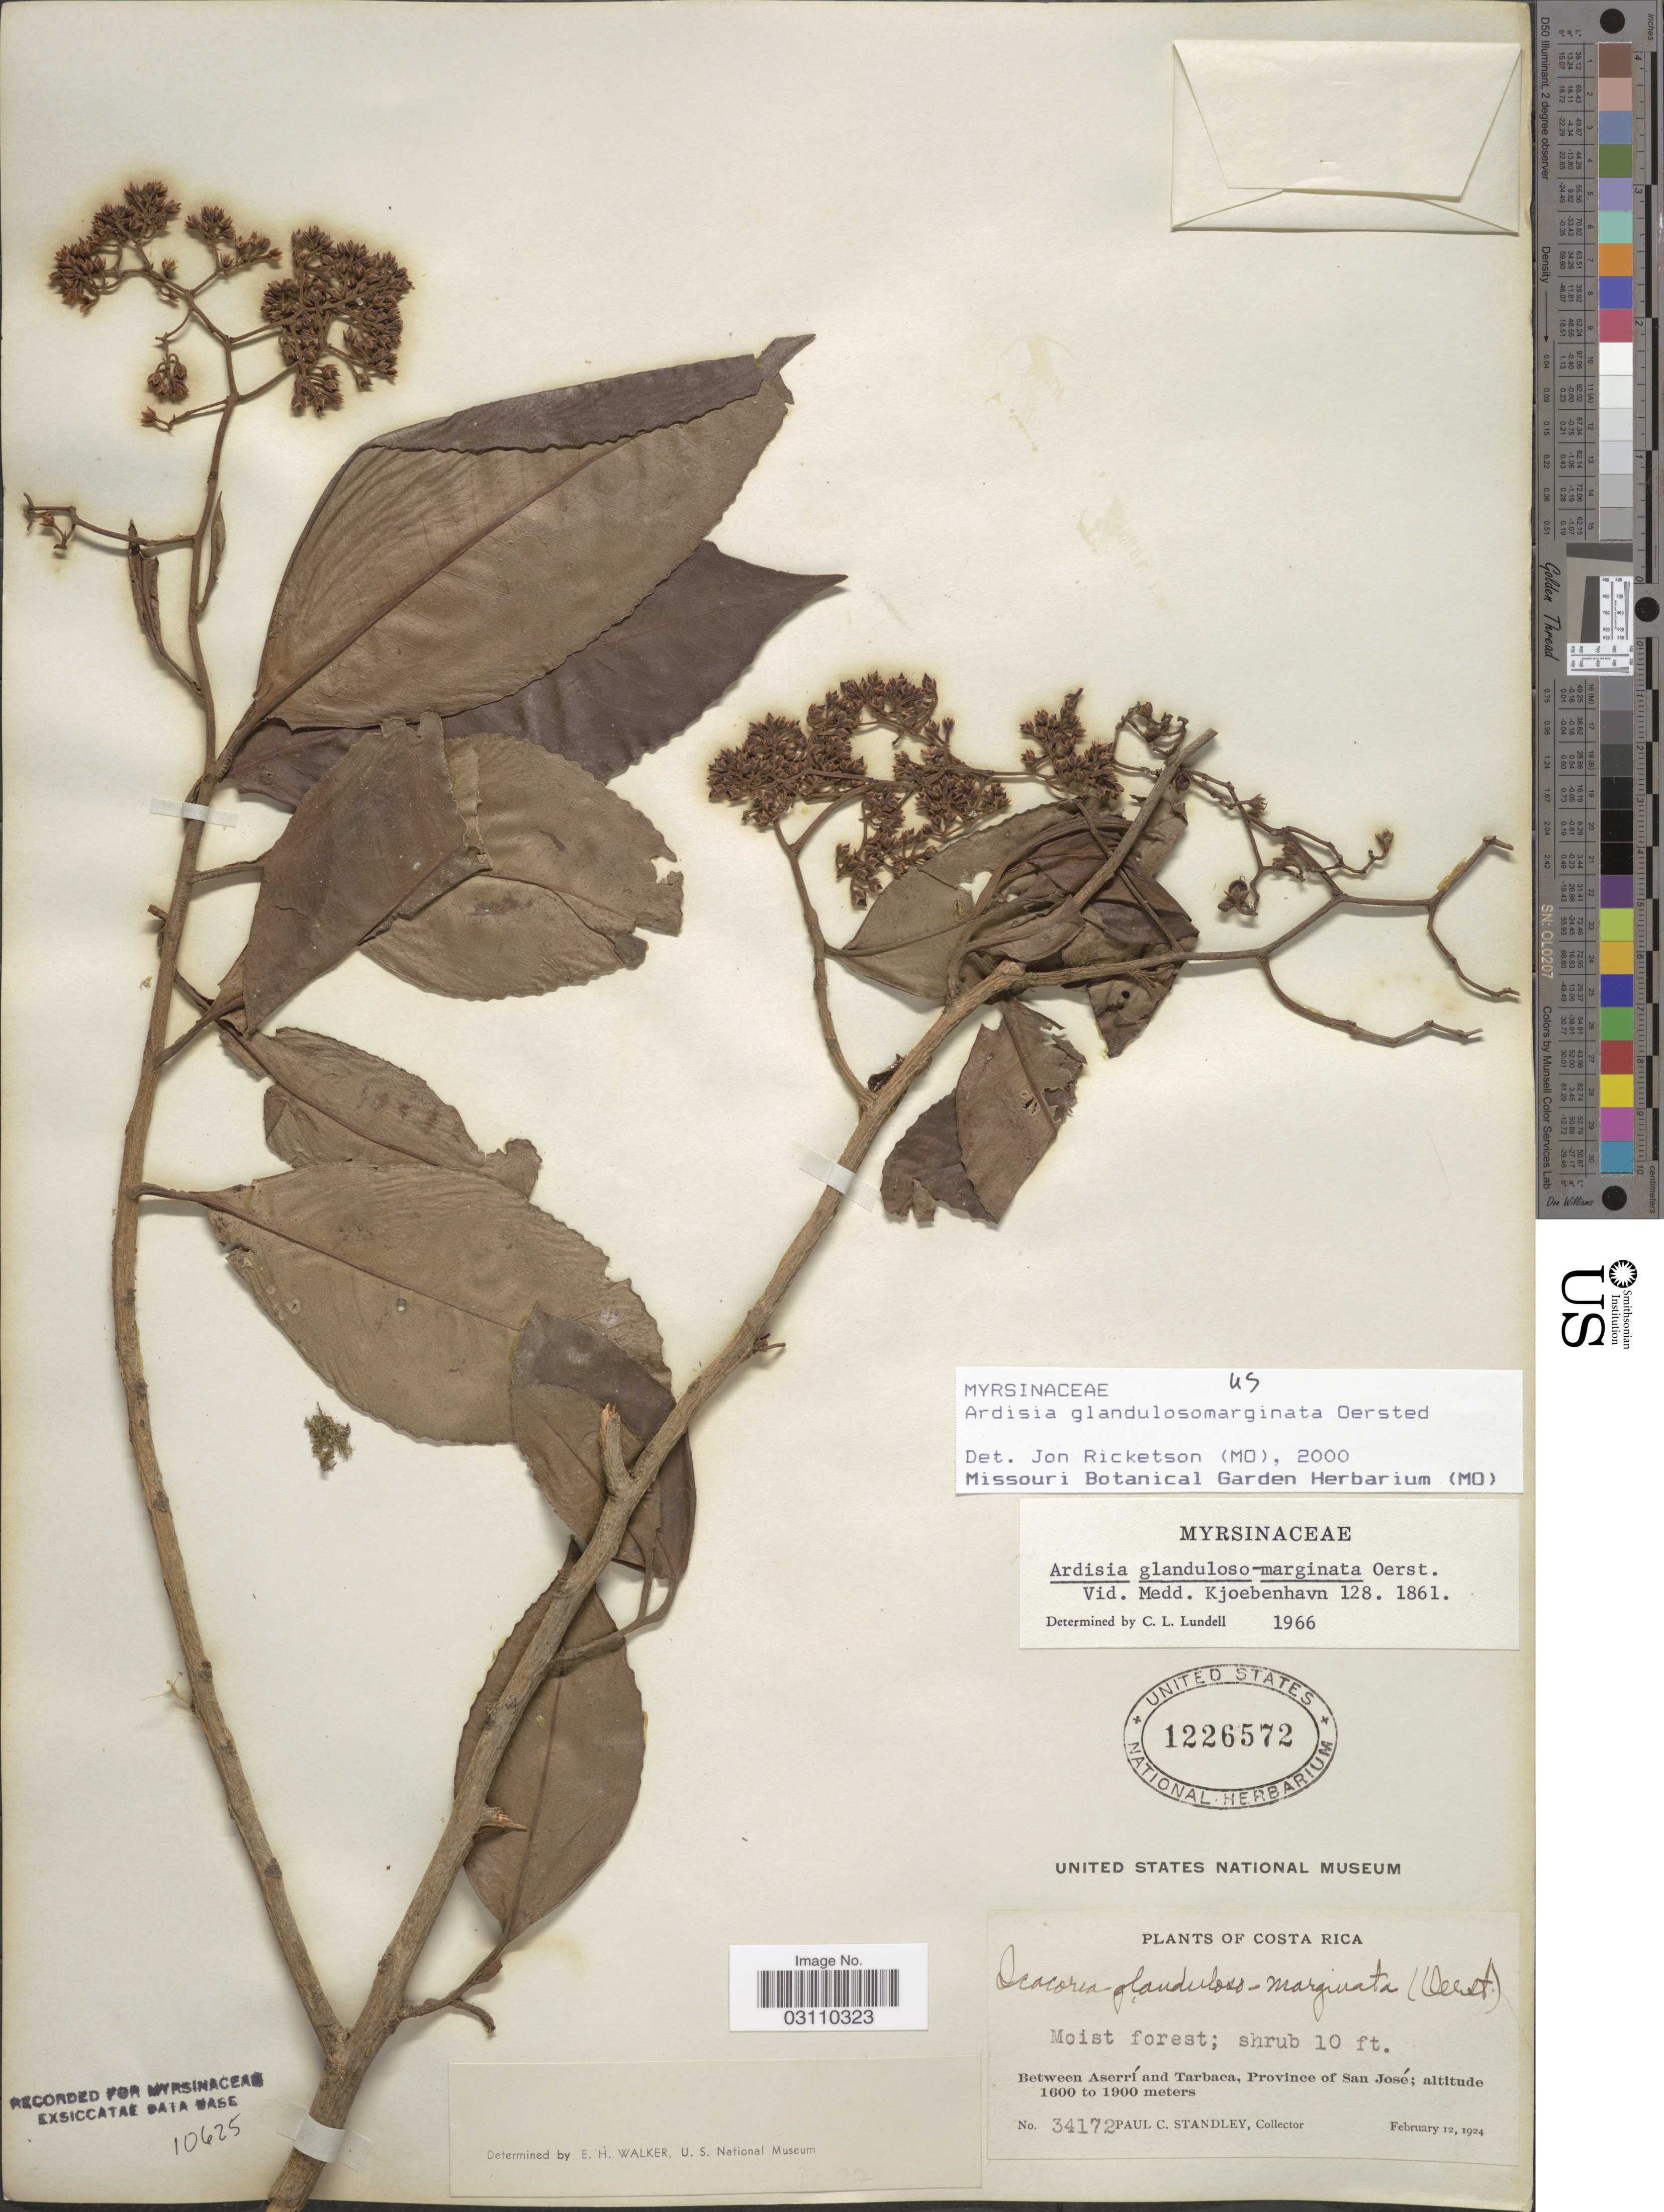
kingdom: Plantae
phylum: Tracheophyta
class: Magnoliopsida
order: Ericales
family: Primulaceae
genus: Ardisia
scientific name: Ardisia glandulosa-marginata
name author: Oerst.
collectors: P. C. Standley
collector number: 34172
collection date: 1924-02-12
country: Costa Rica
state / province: San José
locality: Between Aserrí and Tarbaca.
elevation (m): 1600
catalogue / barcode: US 1226572